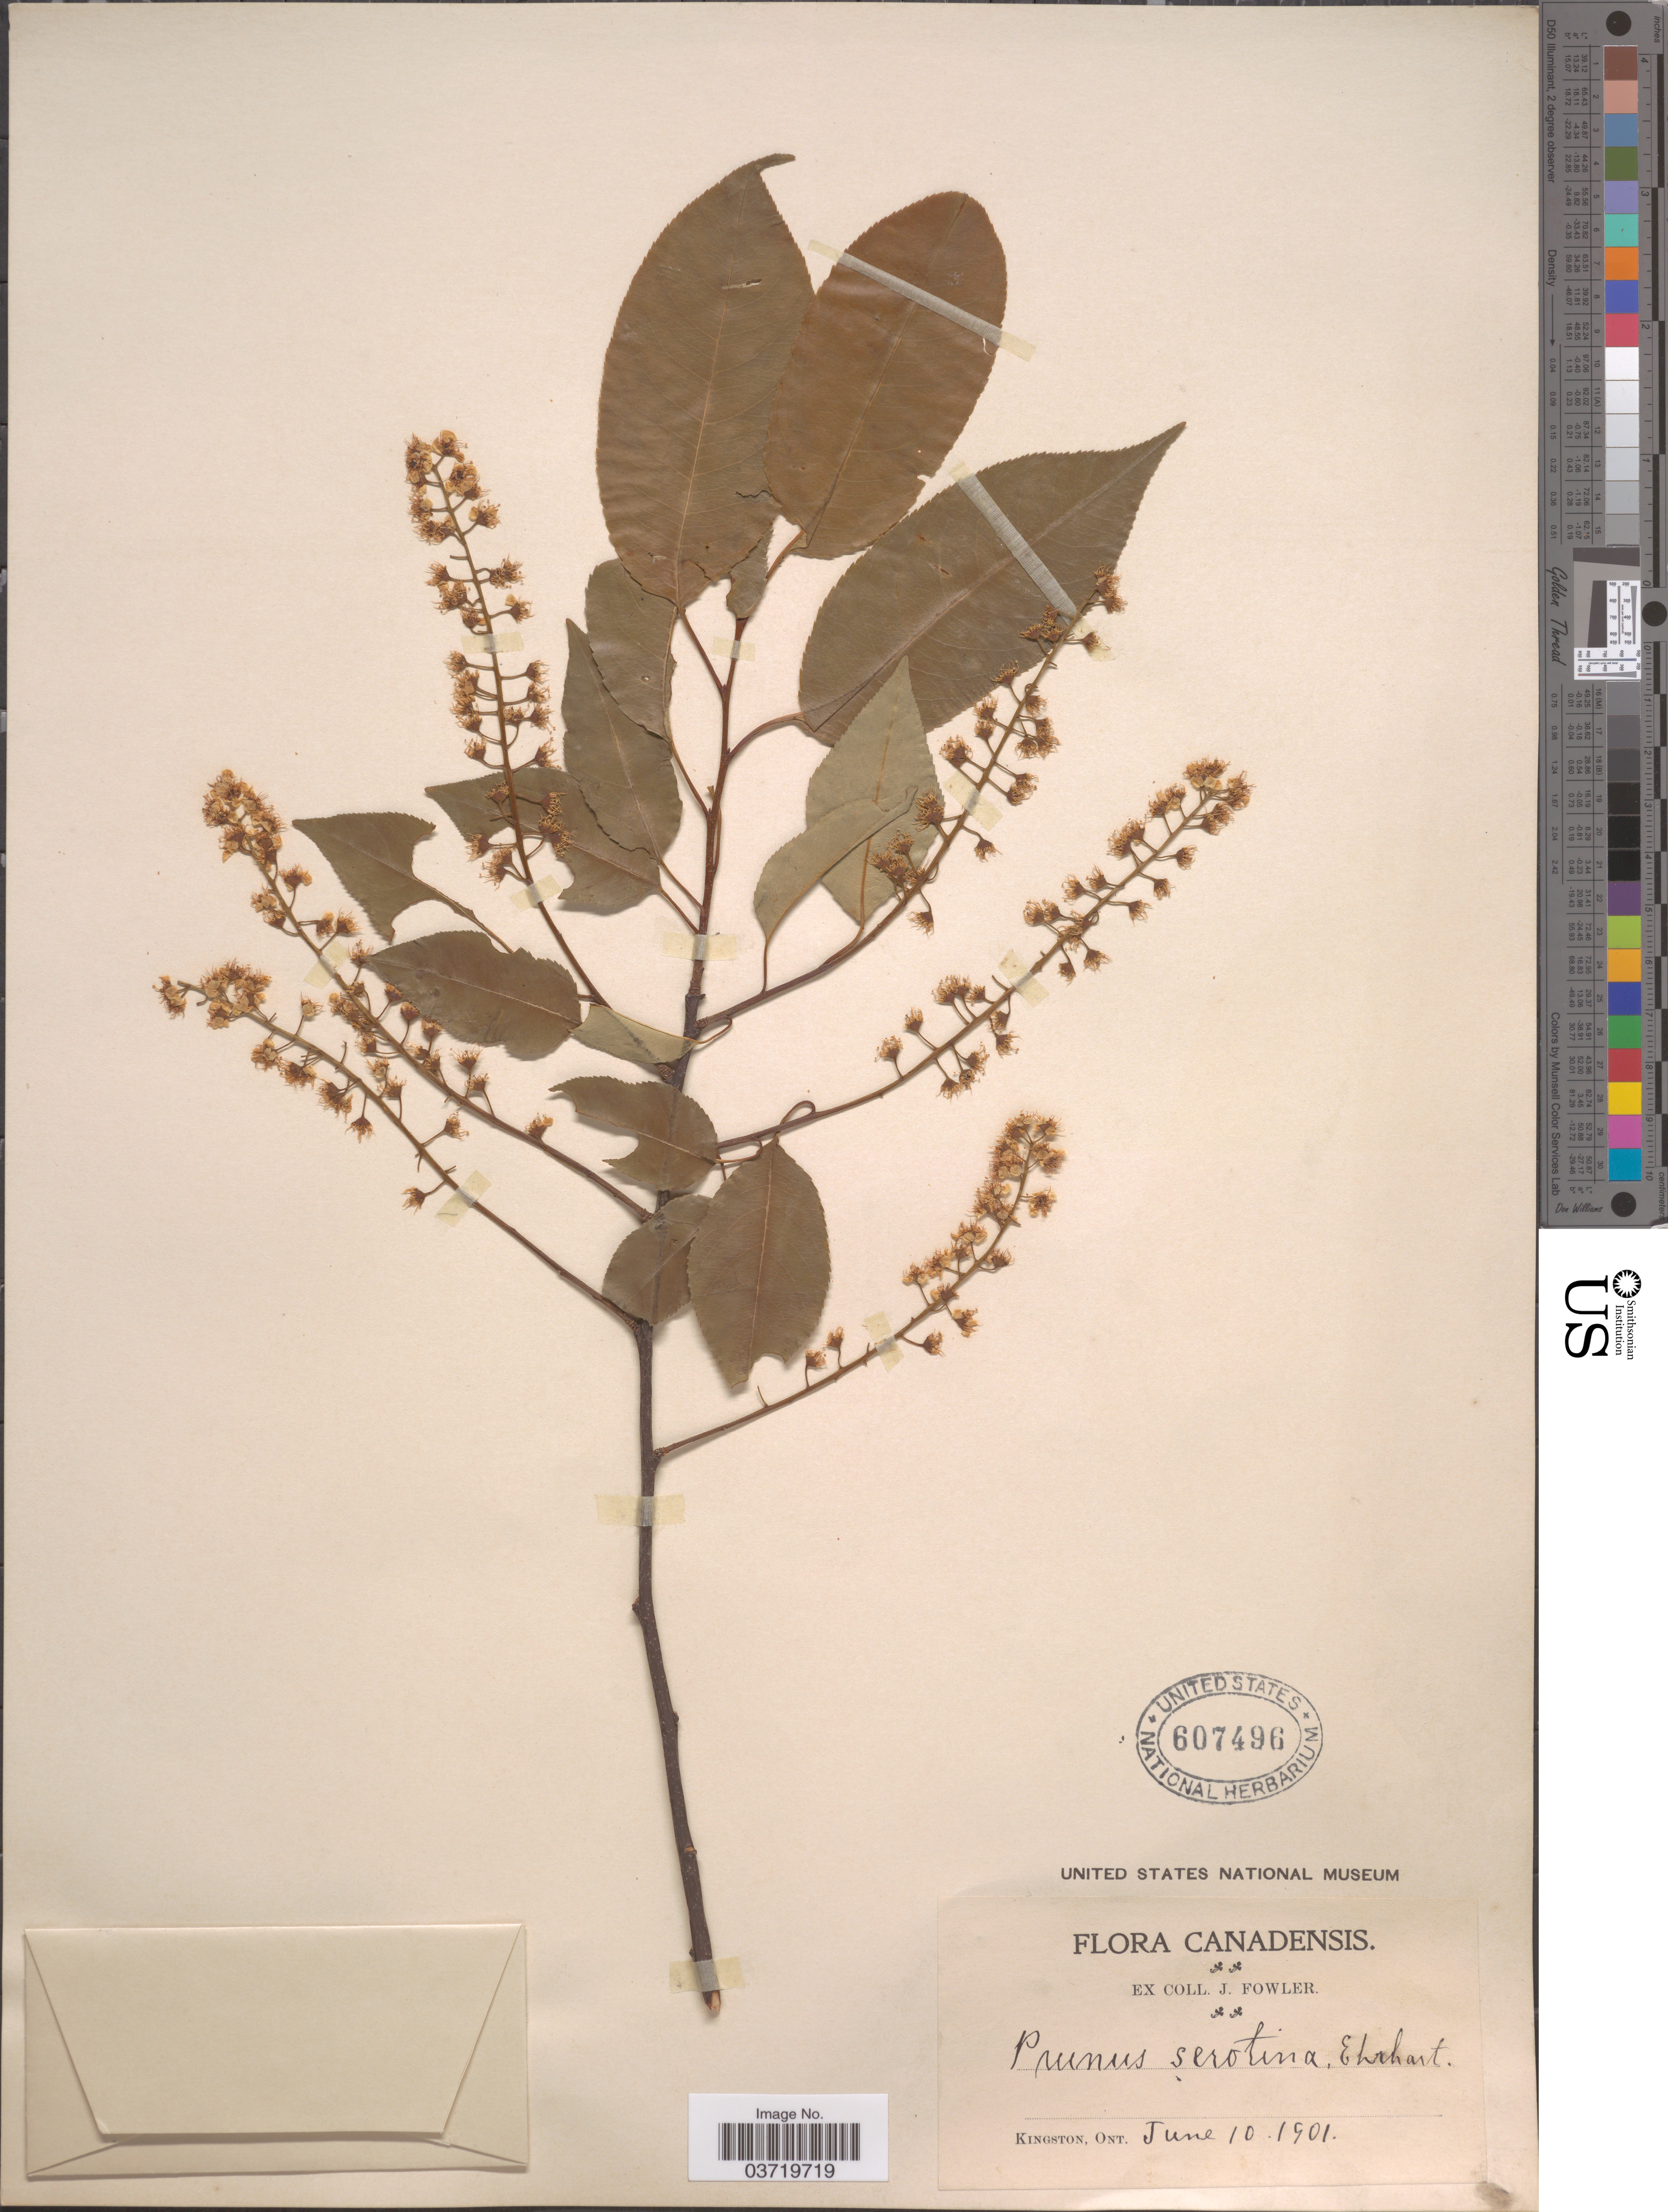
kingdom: Plantae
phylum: Tracheophyta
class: Magnoliopsida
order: Rosales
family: Rosaceae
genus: Prunus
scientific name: Prunus serotina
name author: Ehrh.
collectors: J. Fowler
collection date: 1901-06-10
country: Canada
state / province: Ontario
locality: Kingston.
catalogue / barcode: US 607496